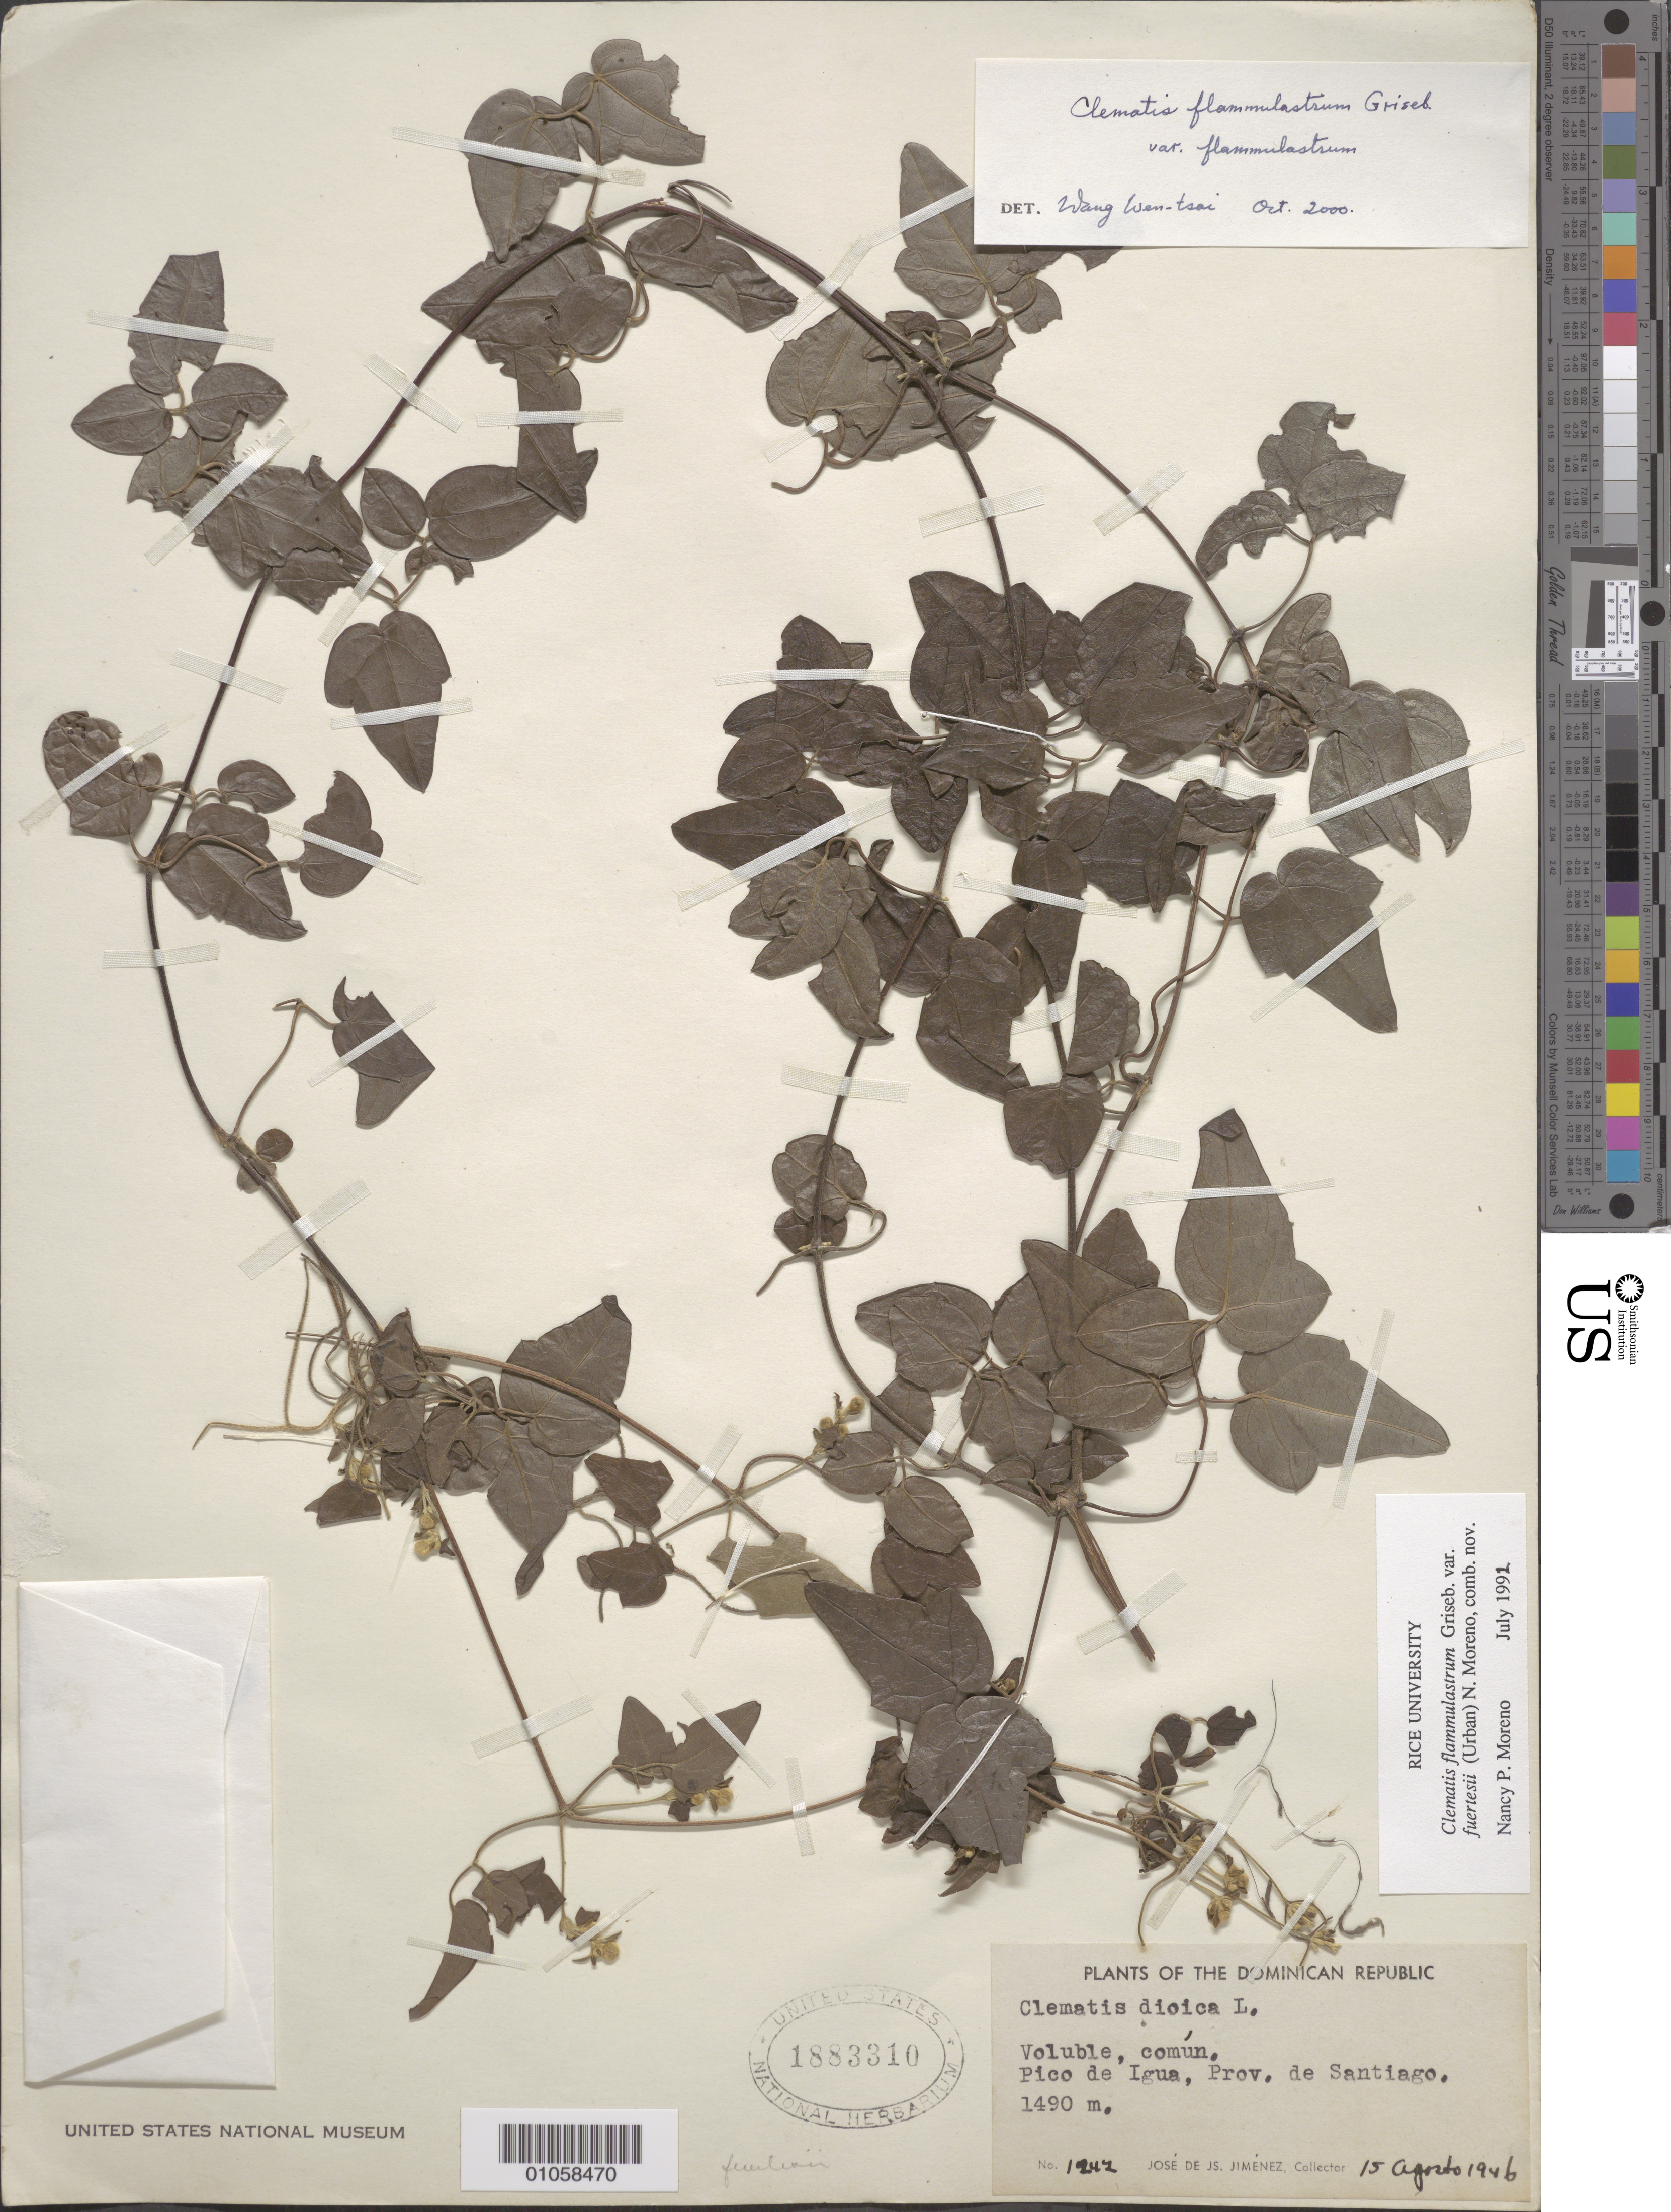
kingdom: Plantae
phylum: Tracheophyta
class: Magnoliopsida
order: Ranunculales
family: Ranunculaceae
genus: Clematis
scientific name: Clematis flammulastrum var. fuertesii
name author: (Urb.) W.T. Wang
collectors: J. J. Jiménez Almonte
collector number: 1242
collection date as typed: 15 Apr 1946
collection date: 1946-04-15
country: Dominican Republic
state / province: Santiago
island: Hispaniola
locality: Pico de Igua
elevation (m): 1490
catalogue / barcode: US 1883310